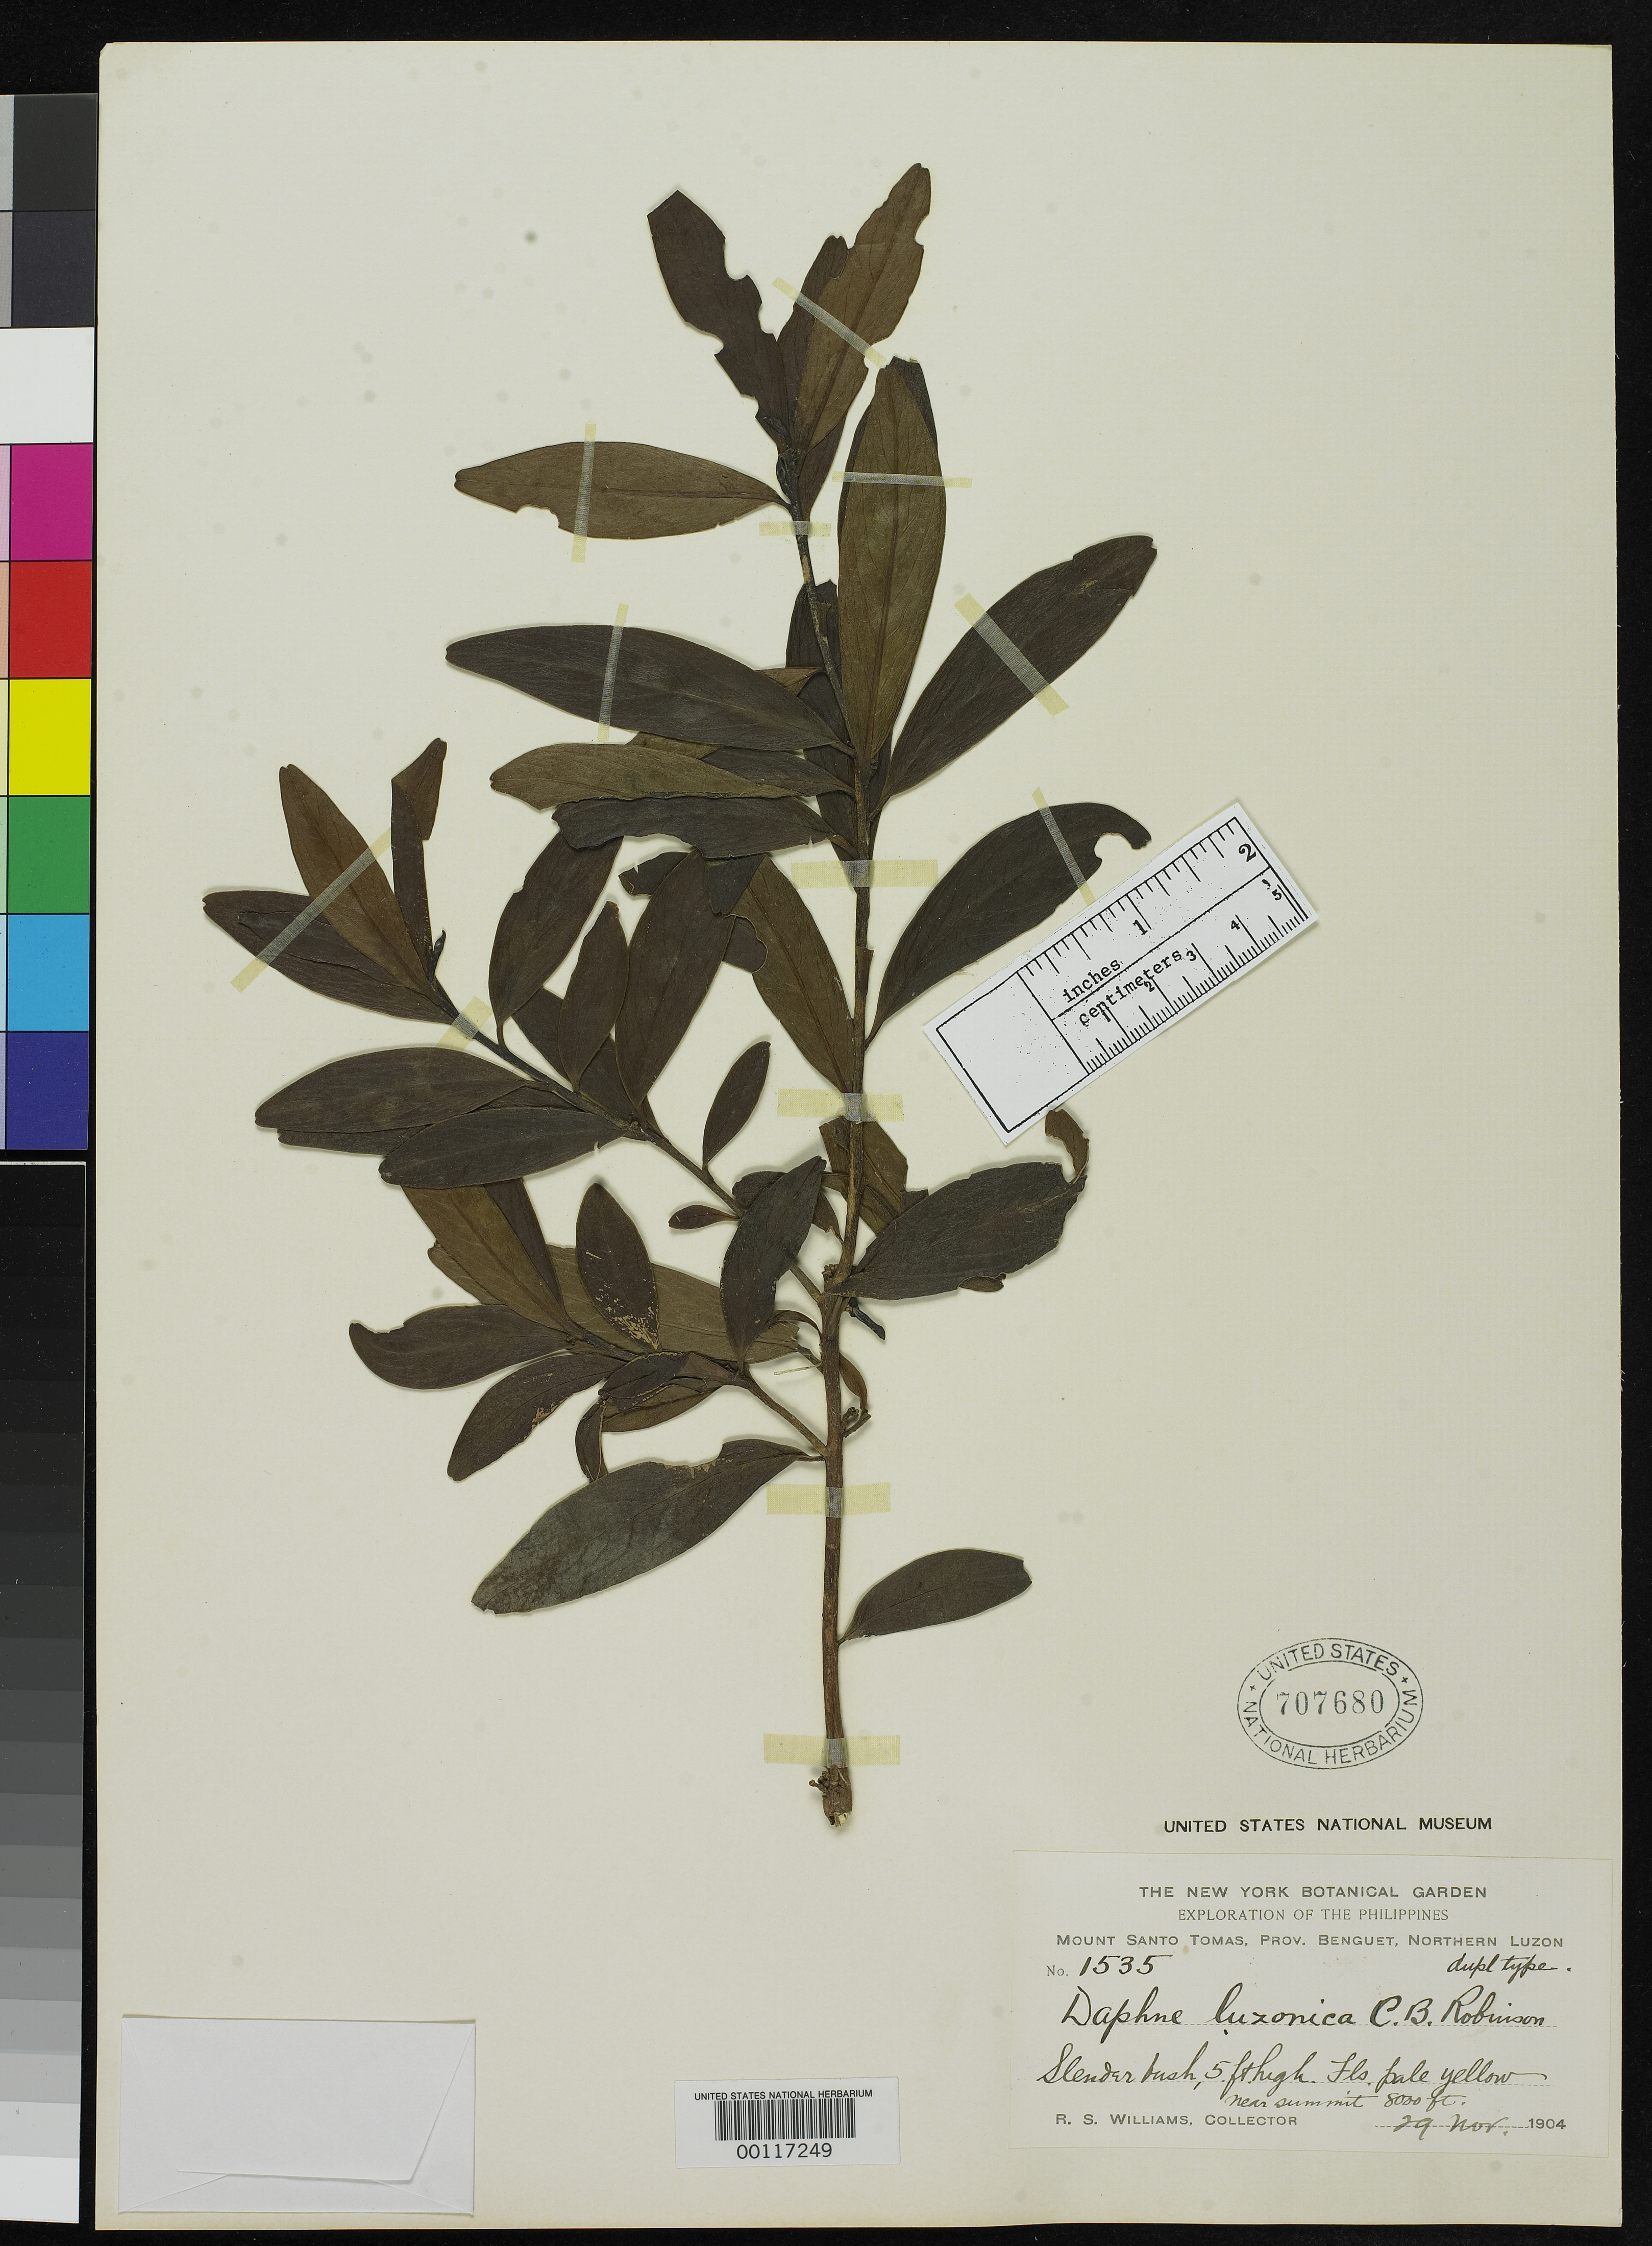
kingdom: Plantae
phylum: Tracheophyta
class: Magnoliopsida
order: Malvales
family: Thymelaeaceae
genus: Daphne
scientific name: Daphne luzonica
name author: C.B. Rob.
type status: Isotype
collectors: R. S. Williams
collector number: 1535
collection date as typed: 29 Nov 1904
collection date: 1904-11-29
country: Philippines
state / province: Cordillera (Administrative Region)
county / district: Benguet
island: Luzon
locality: Mt. Santo Tomas.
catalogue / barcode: US 707680